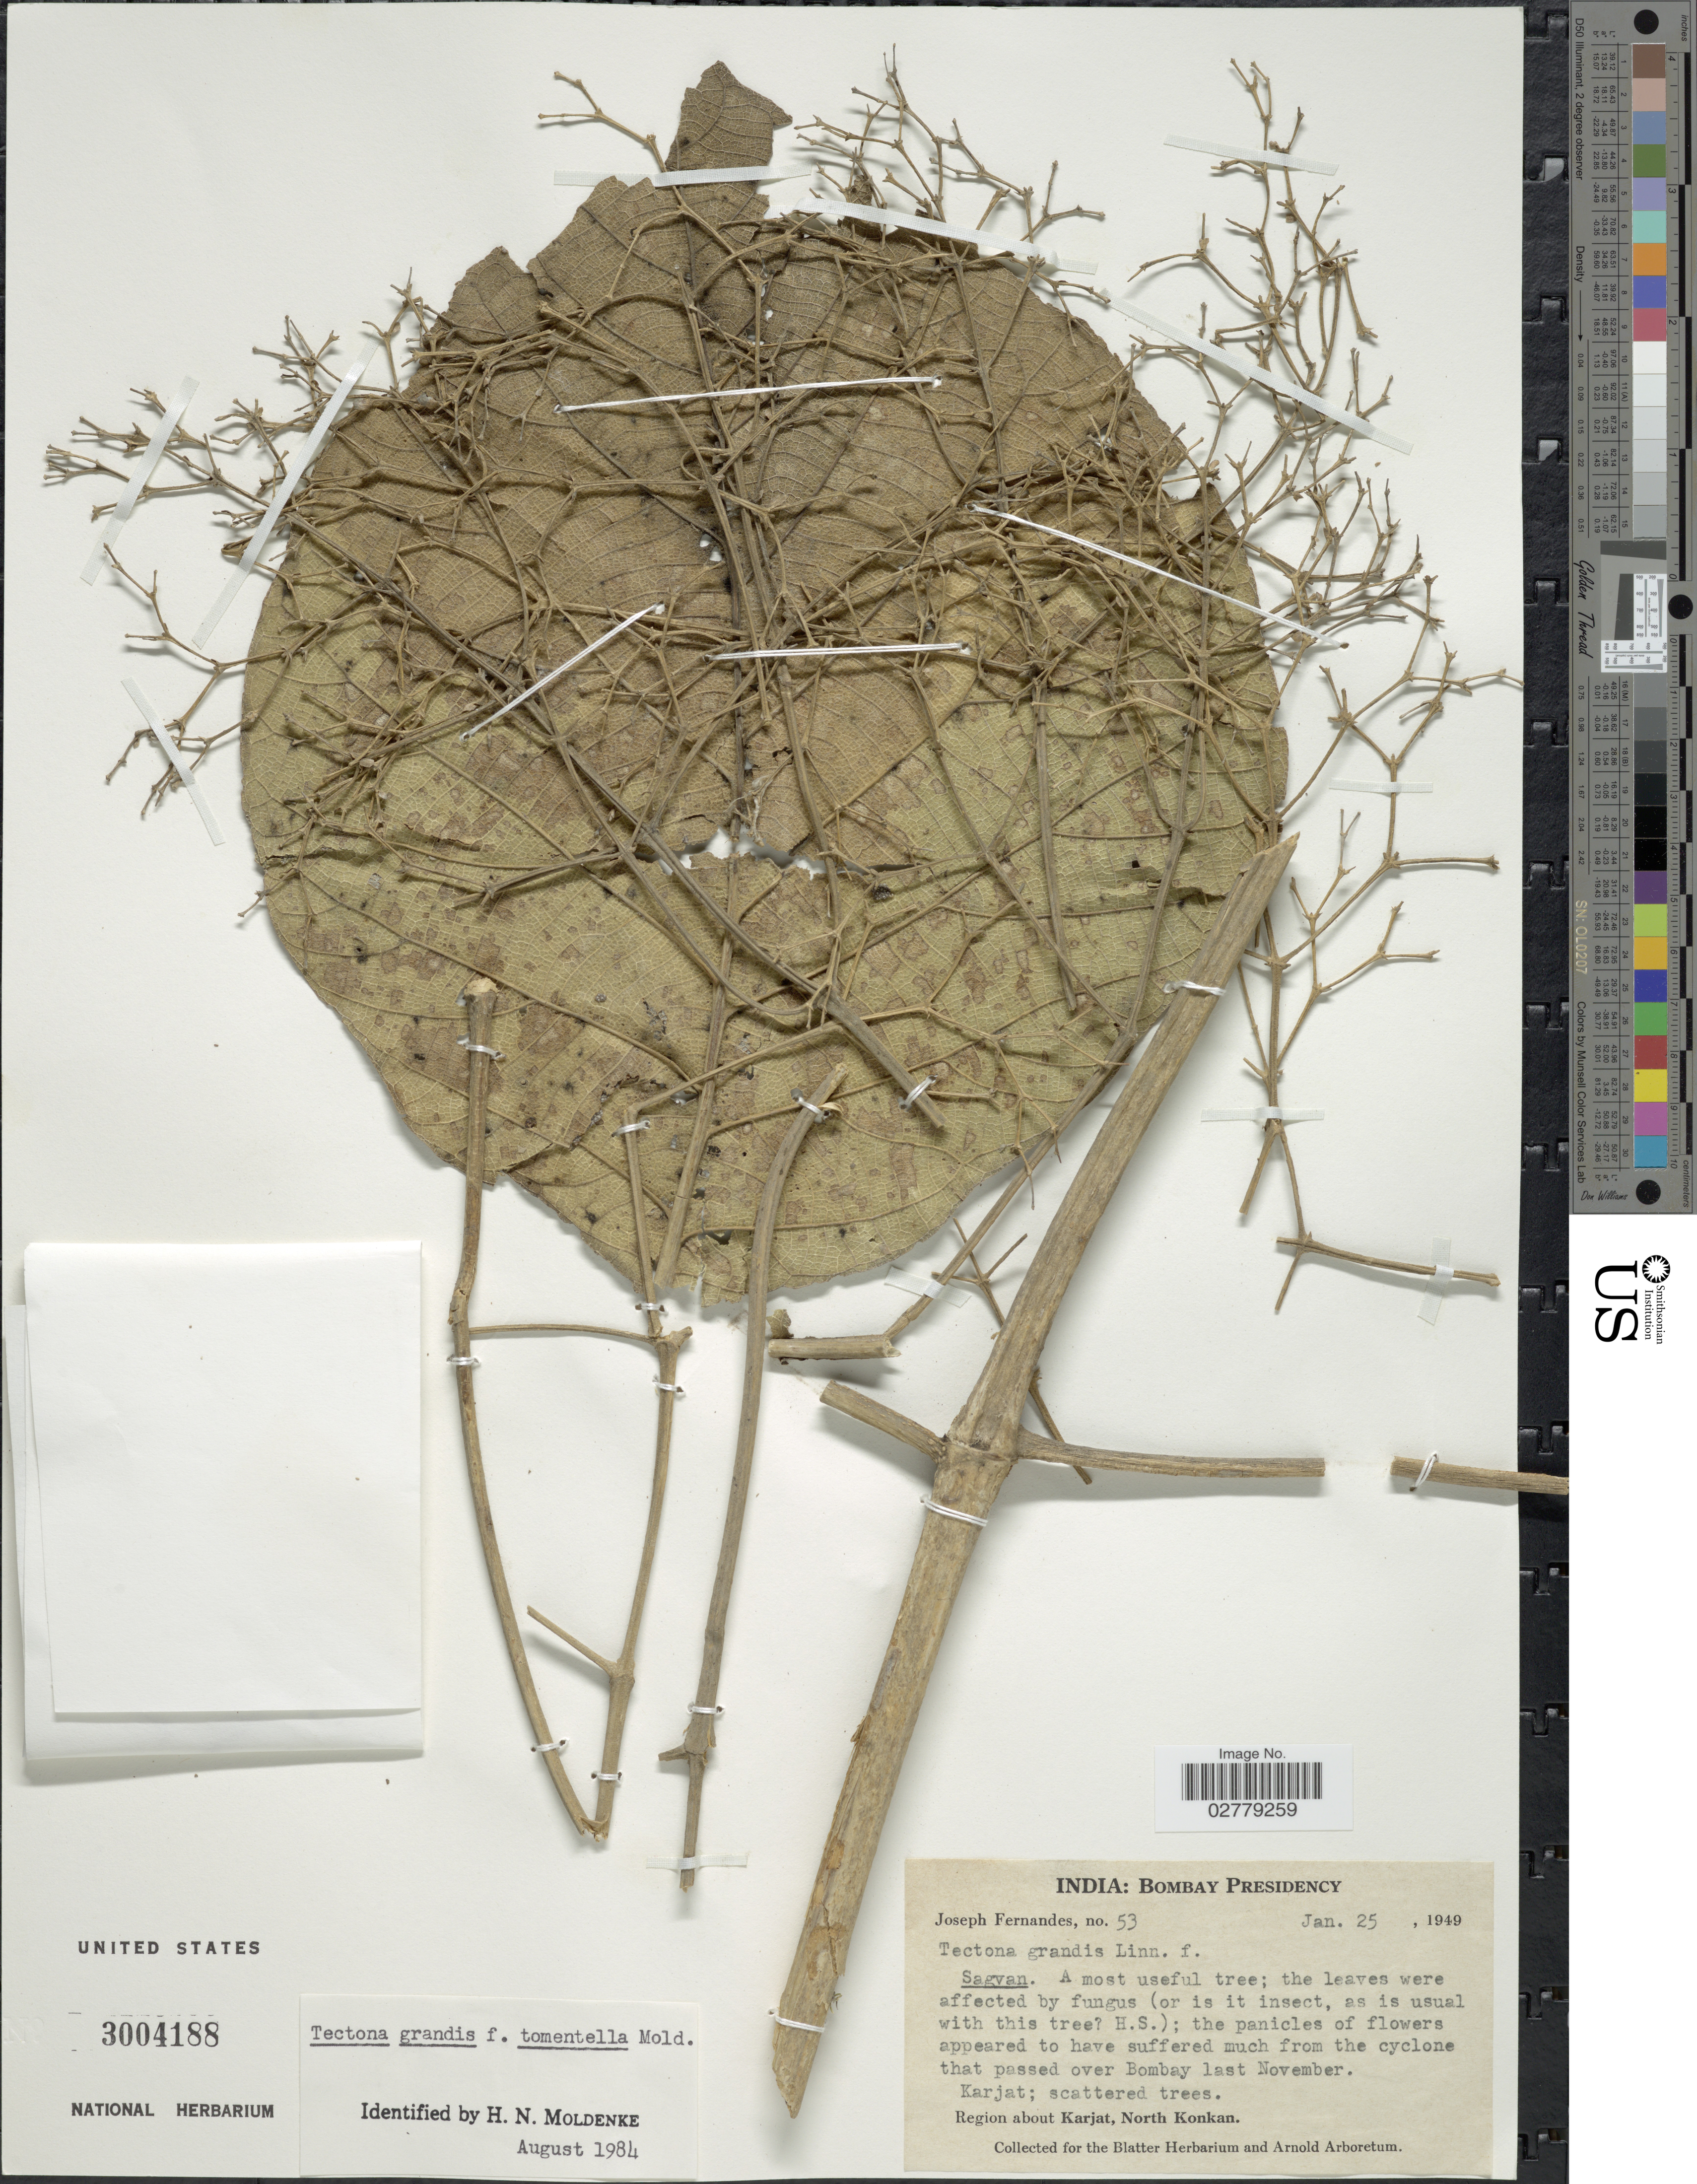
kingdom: Plantae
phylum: Tracheophyta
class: Magnoliopsida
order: Lamiales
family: Lamiaceae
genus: Tectona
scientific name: Tectona grandis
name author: L. f.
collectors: J. Fernandes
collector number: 53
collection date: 1949-01-25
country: India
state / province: Maharashtra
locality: Bombay Presidency. Karjat. Region about Karjat, North Konkan.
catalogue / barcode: US 3004188